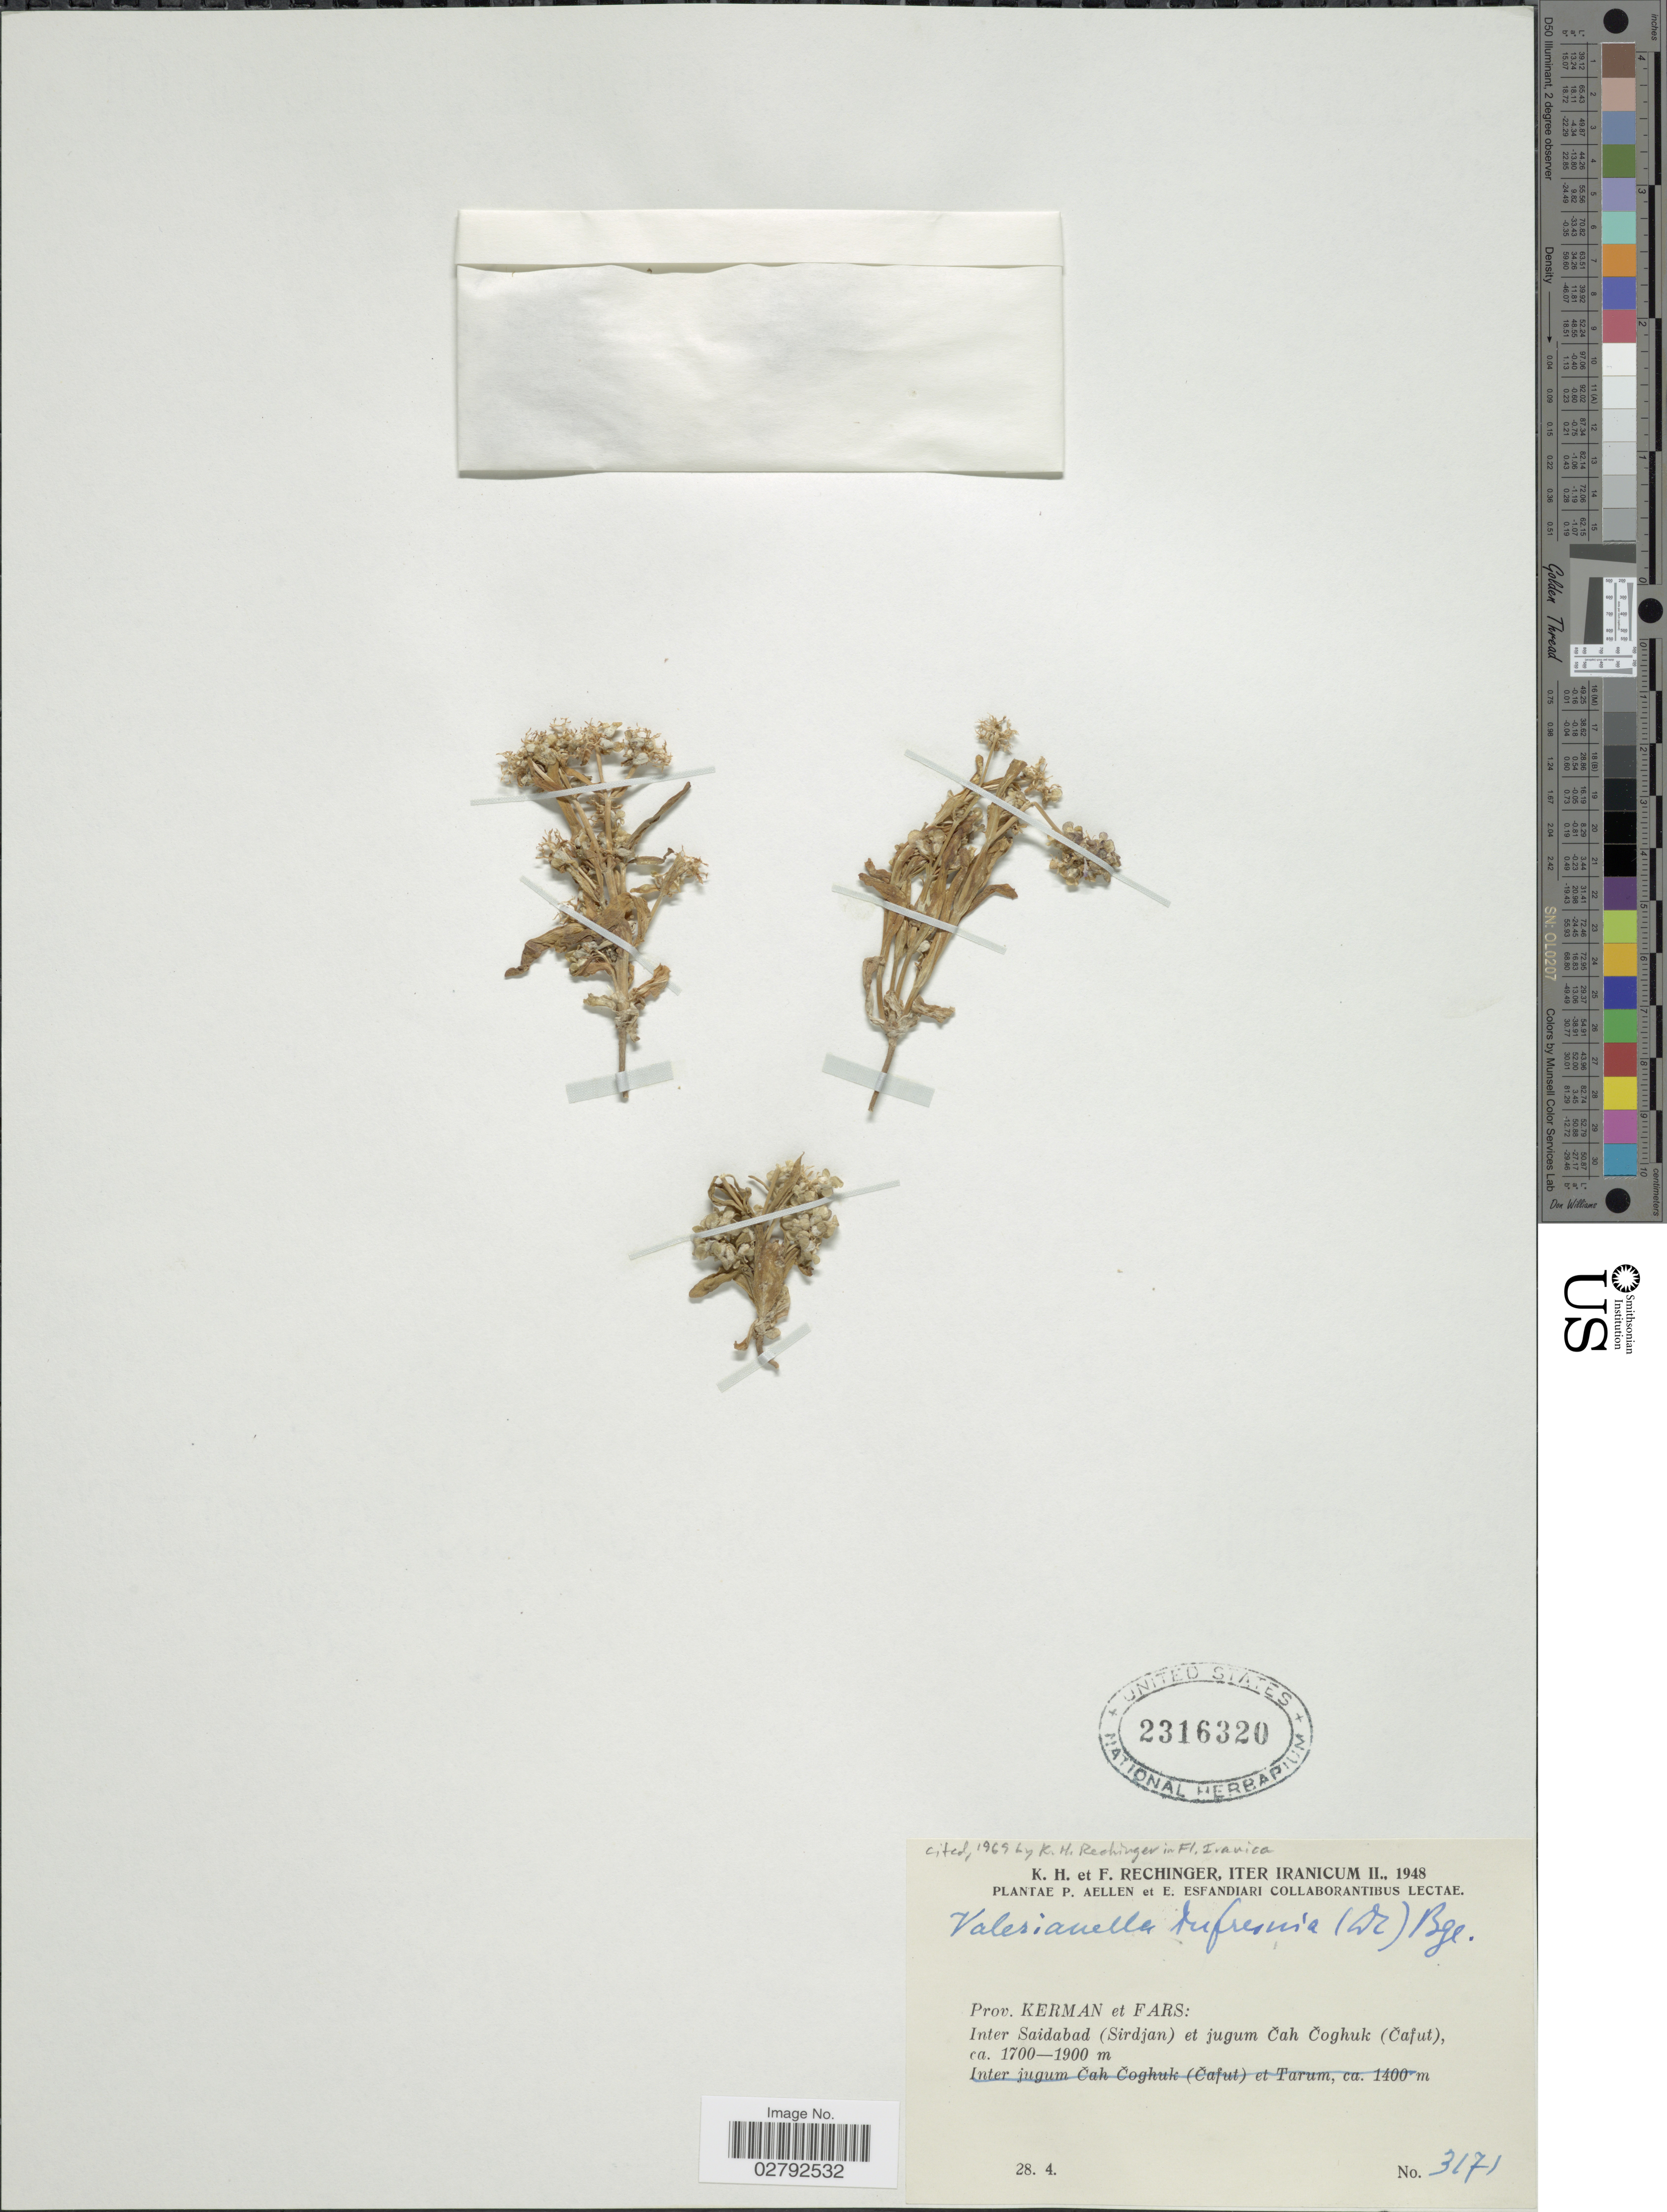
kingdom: Plantae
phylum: Tracheophyta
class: Magnoliopsida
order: Dipsacales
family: Caprifoliaceae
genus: Valerianella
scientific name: Valerianella dufresnia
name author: Bunge ex Boiss.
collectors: K. H. Rechinger & F. Rechinger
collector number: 3171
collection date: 1948-04-28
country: Iran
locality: Prov. Kerman et Fars: Inter Saidabad (Sirdjan) et jugam Cah Coghuk (Cafut).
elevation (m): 1700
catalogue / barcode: US 2316320